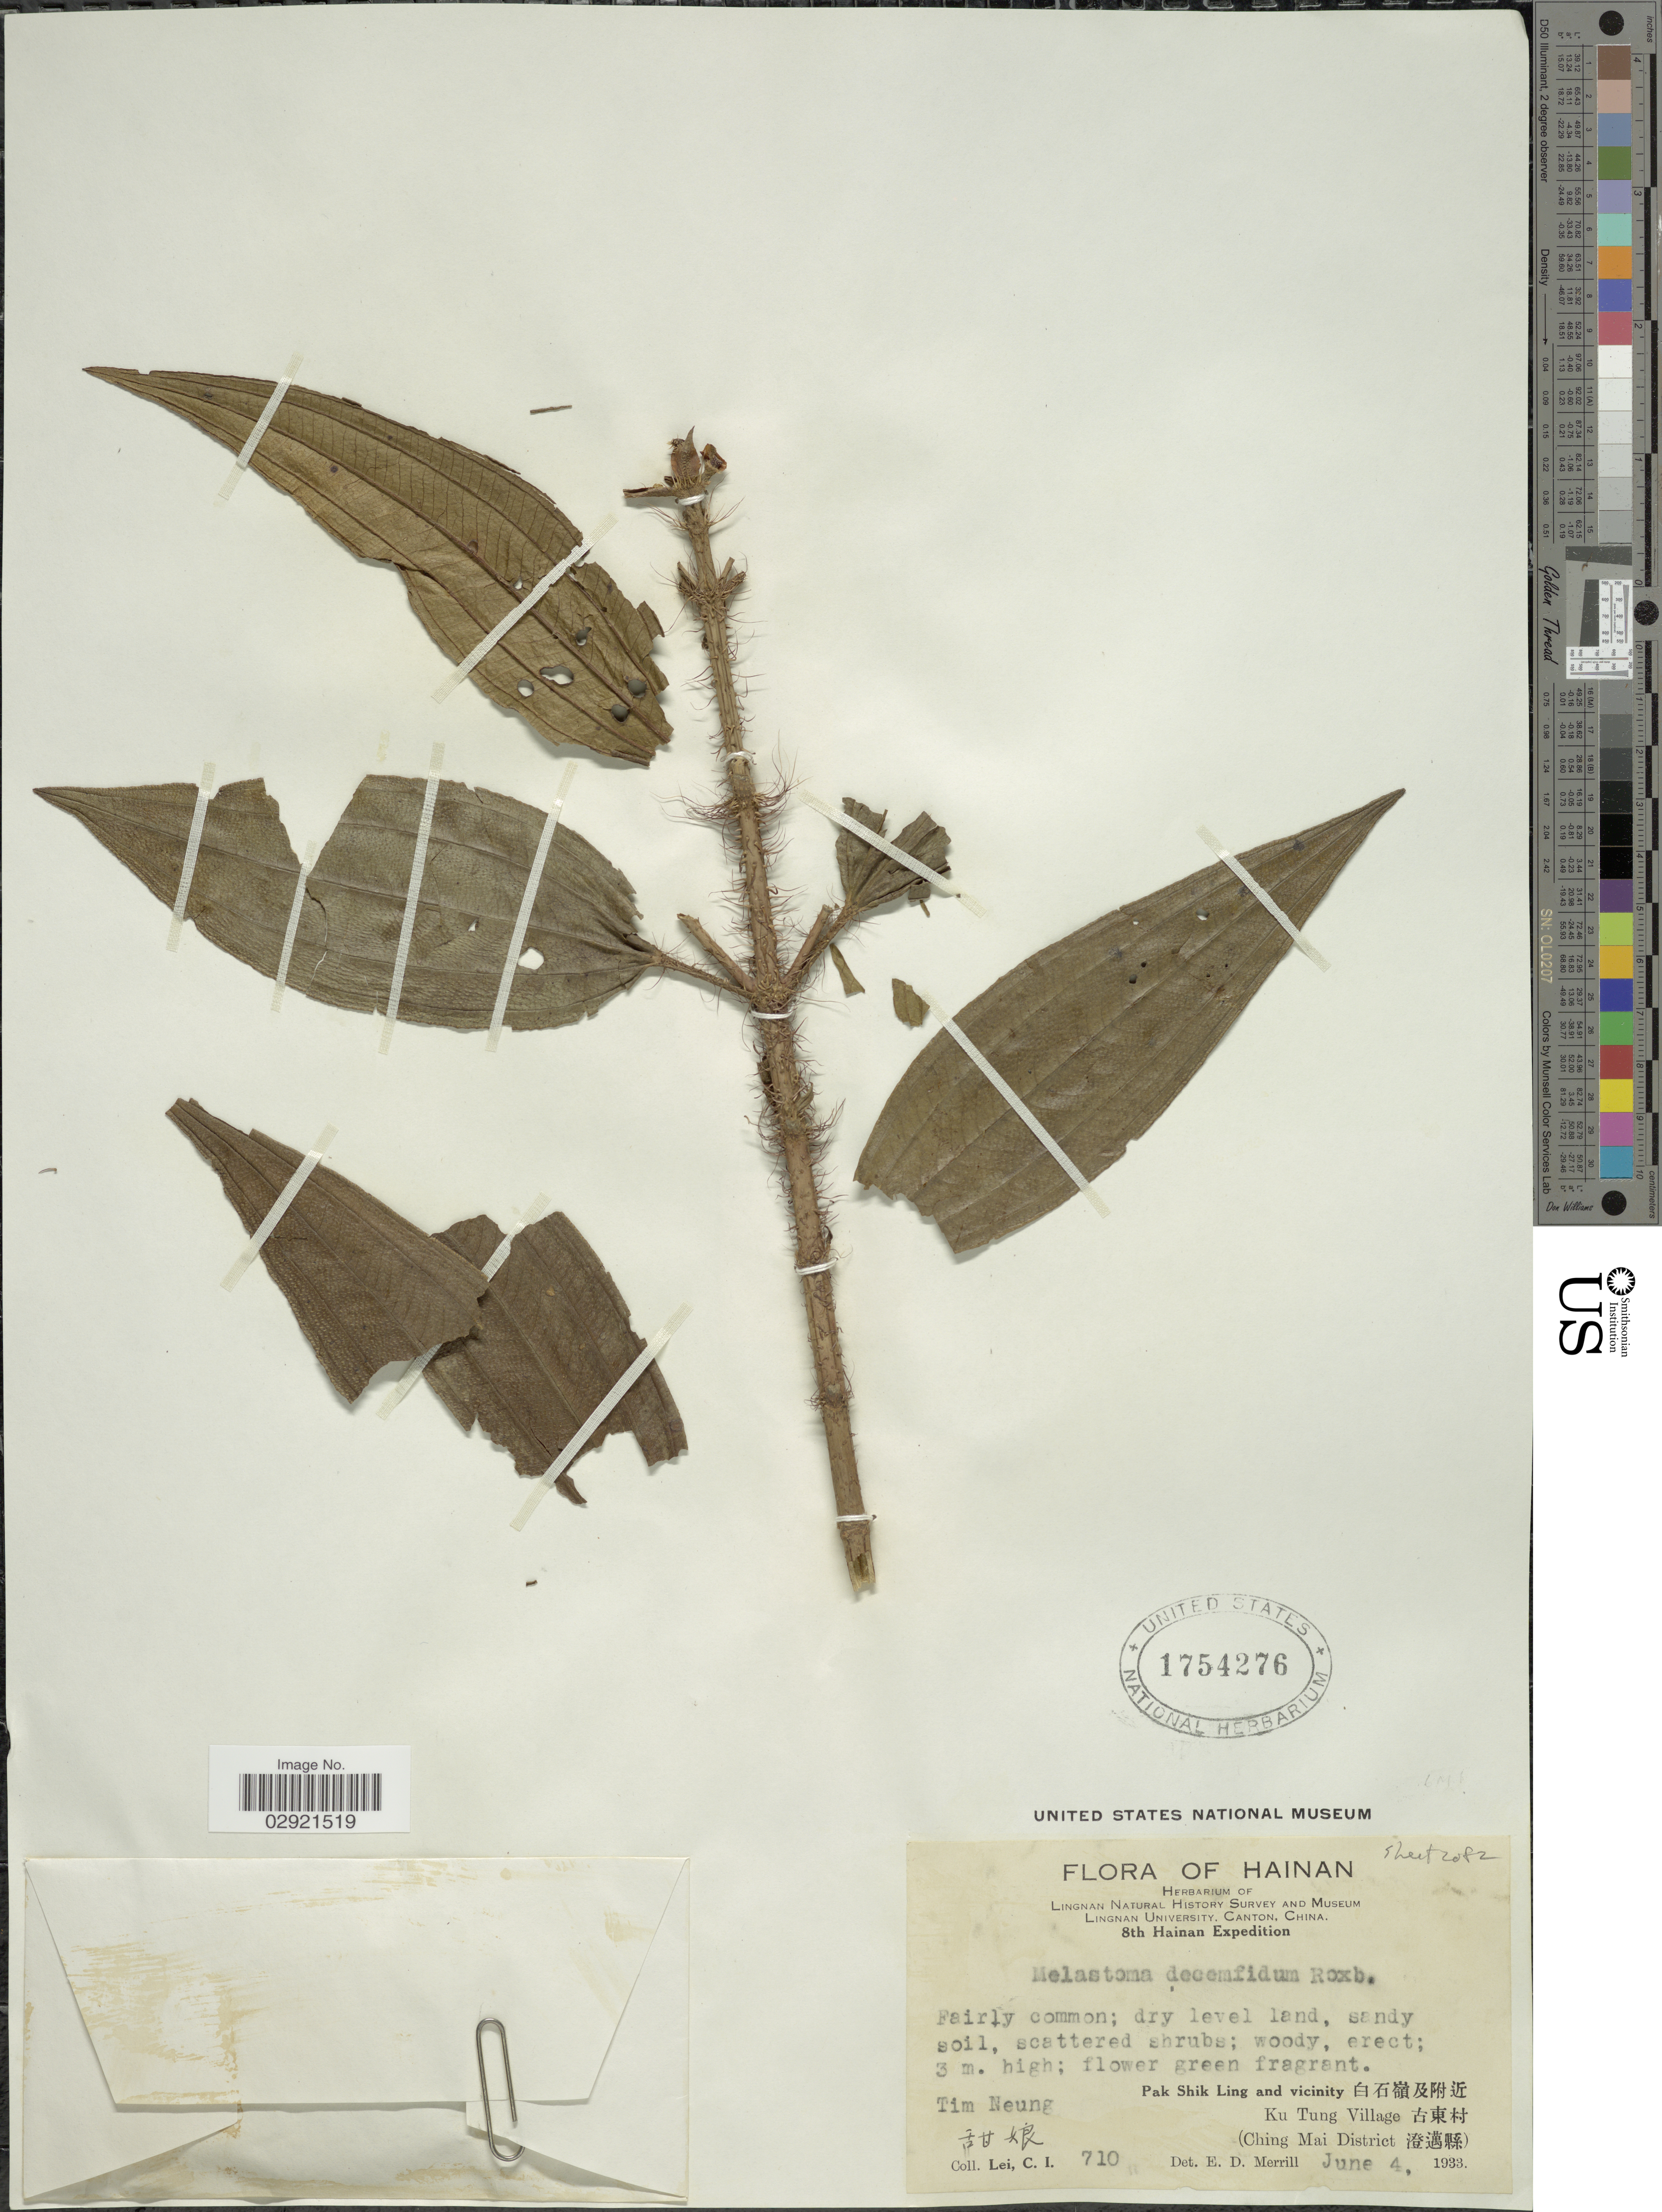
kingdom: Plantae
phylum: Tracheophyta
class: Magnoliopsida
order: Myrtales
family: Melastomataceae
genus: Melastoma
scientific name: Melastoma sanguineum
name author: Sims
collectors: C. I. Lei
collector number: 710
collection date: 1933-06-04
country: China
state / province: Hainan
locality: Pak Shik Ling and vicinity X. Tim Neung X. Ku Tung Village X. (Ching Mai District X).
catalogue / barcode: US 1754276